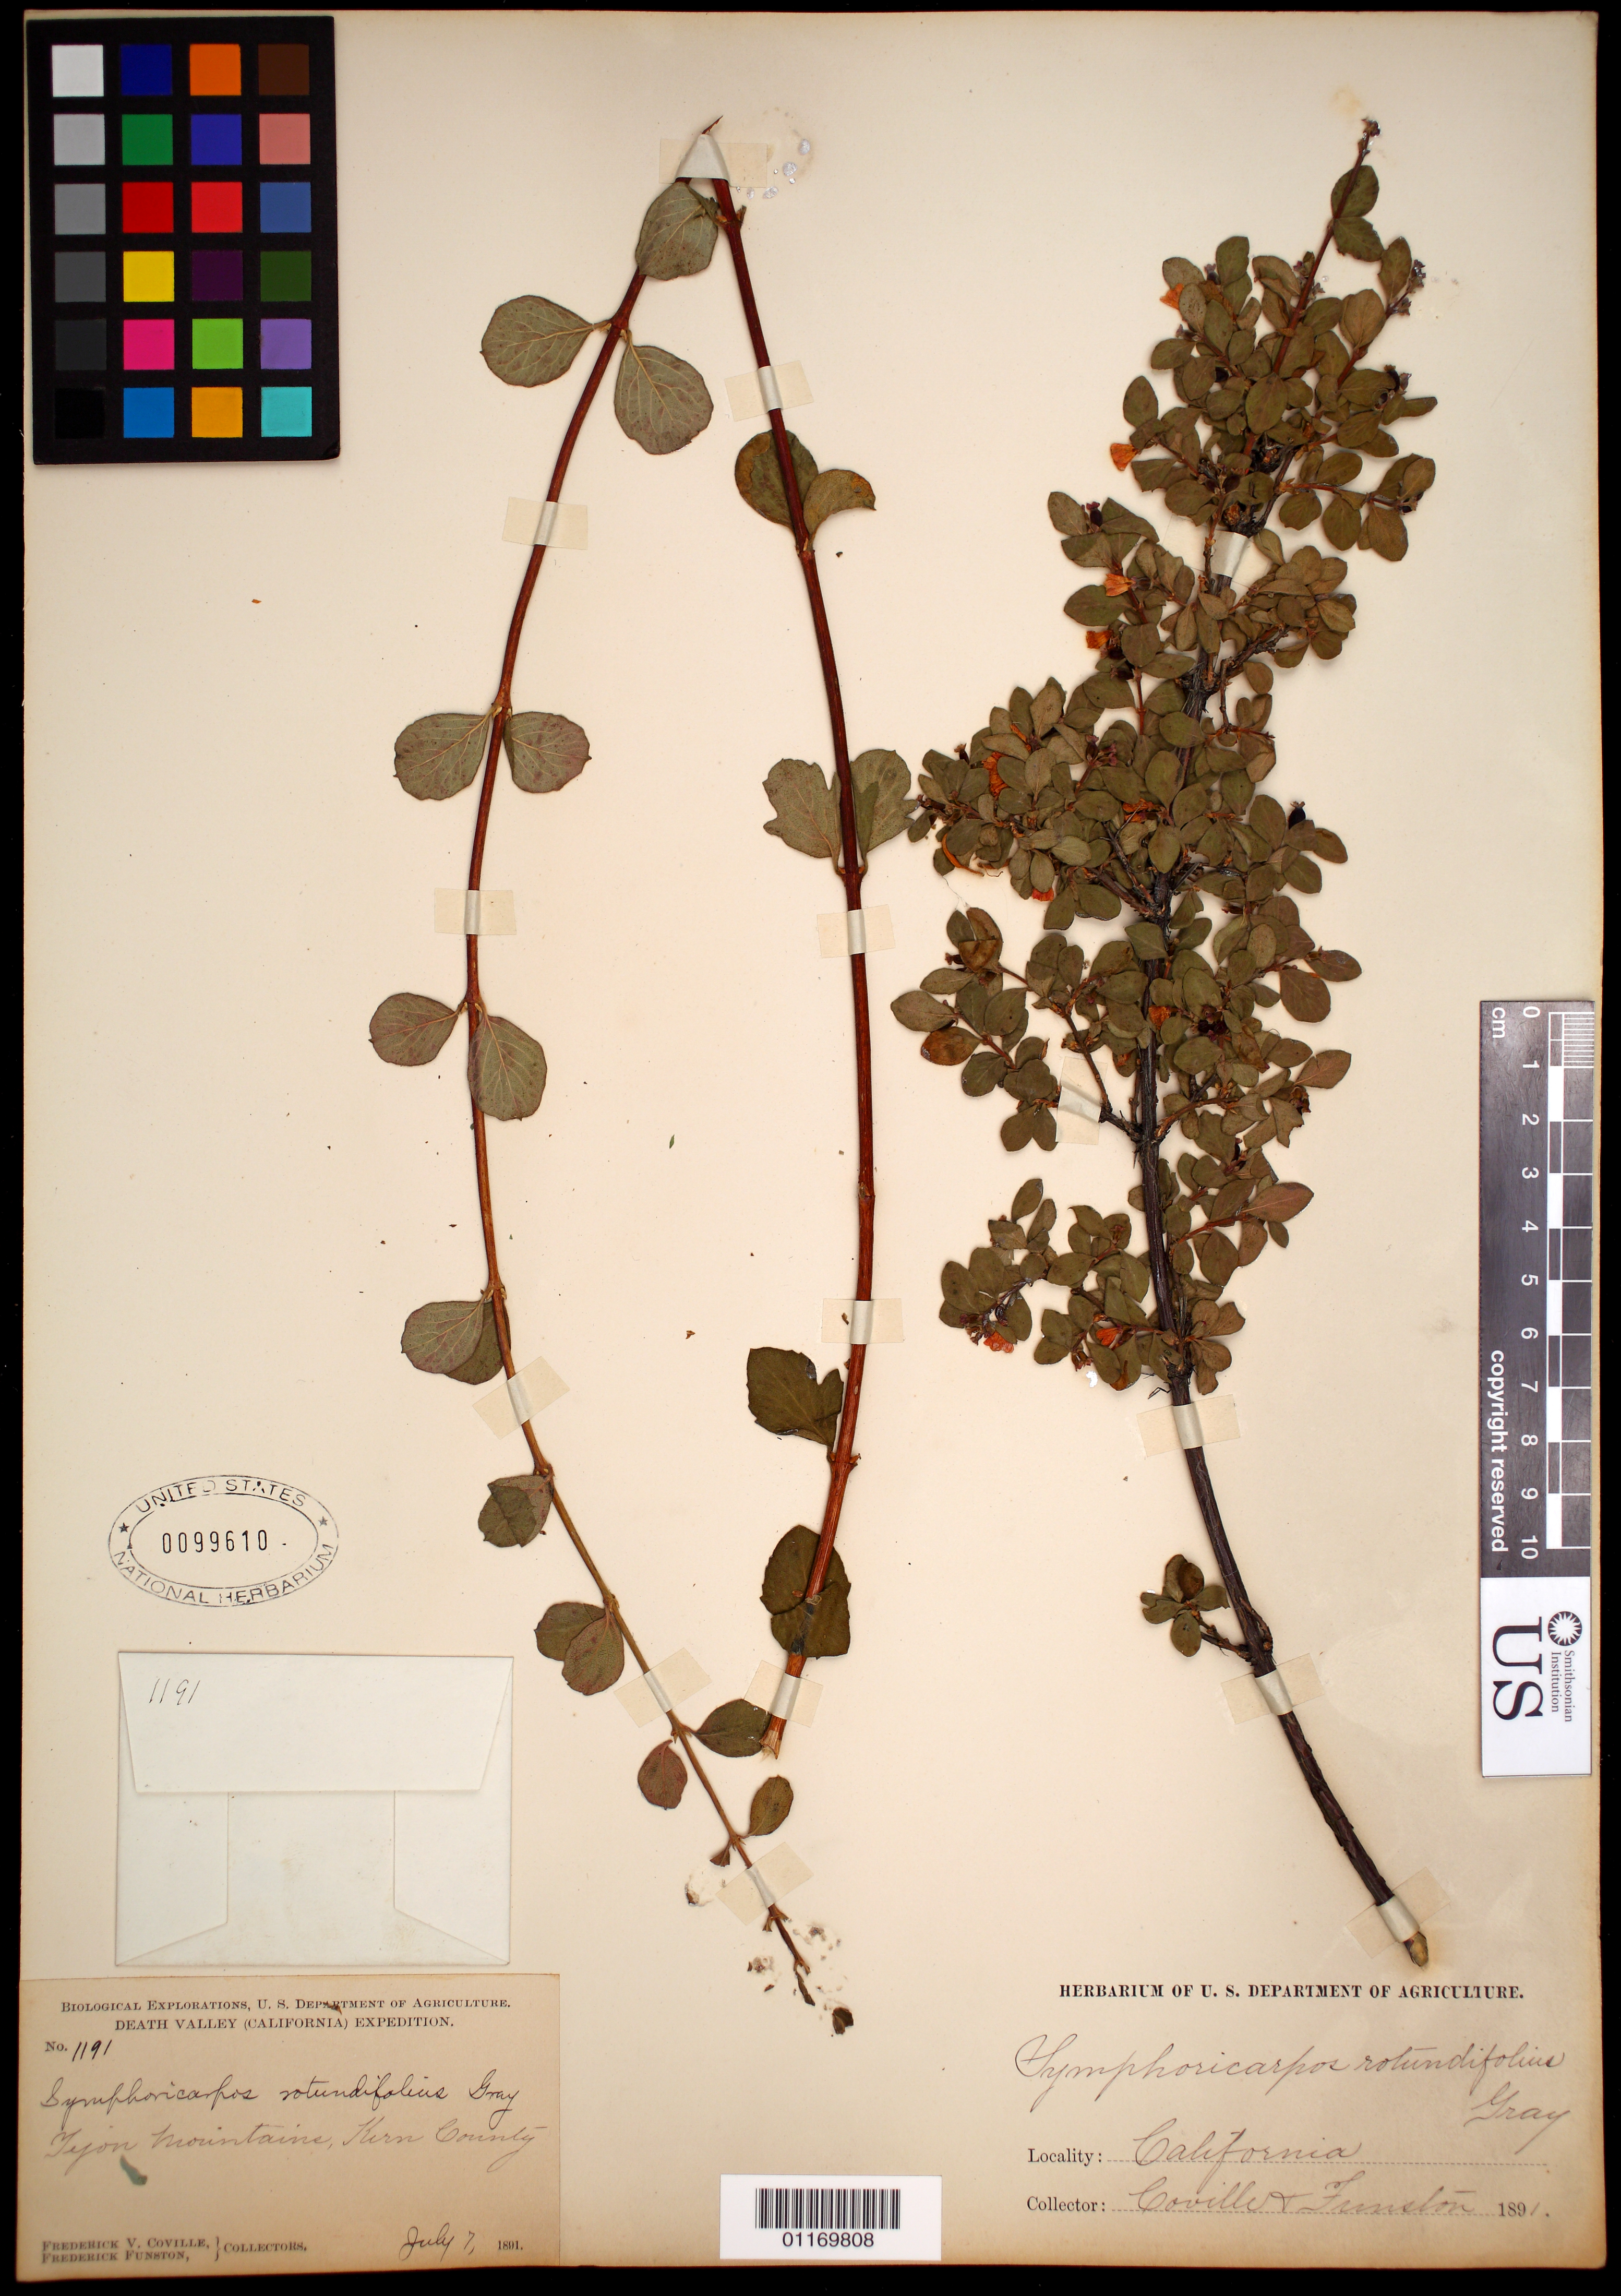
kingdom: Plantae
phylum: Tracheophyta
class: Magnoliopsida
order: Dipsacales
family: Caprifoliaceae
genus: Symphoricarpos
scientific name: Symphoricarpos rotundifolius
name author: A. Gray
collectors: F. V. Coville & F. Funston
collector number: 1191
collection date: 1891-07-07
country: United States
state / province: California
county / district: Kern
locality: Tejon Mountains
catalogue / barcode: US 99610